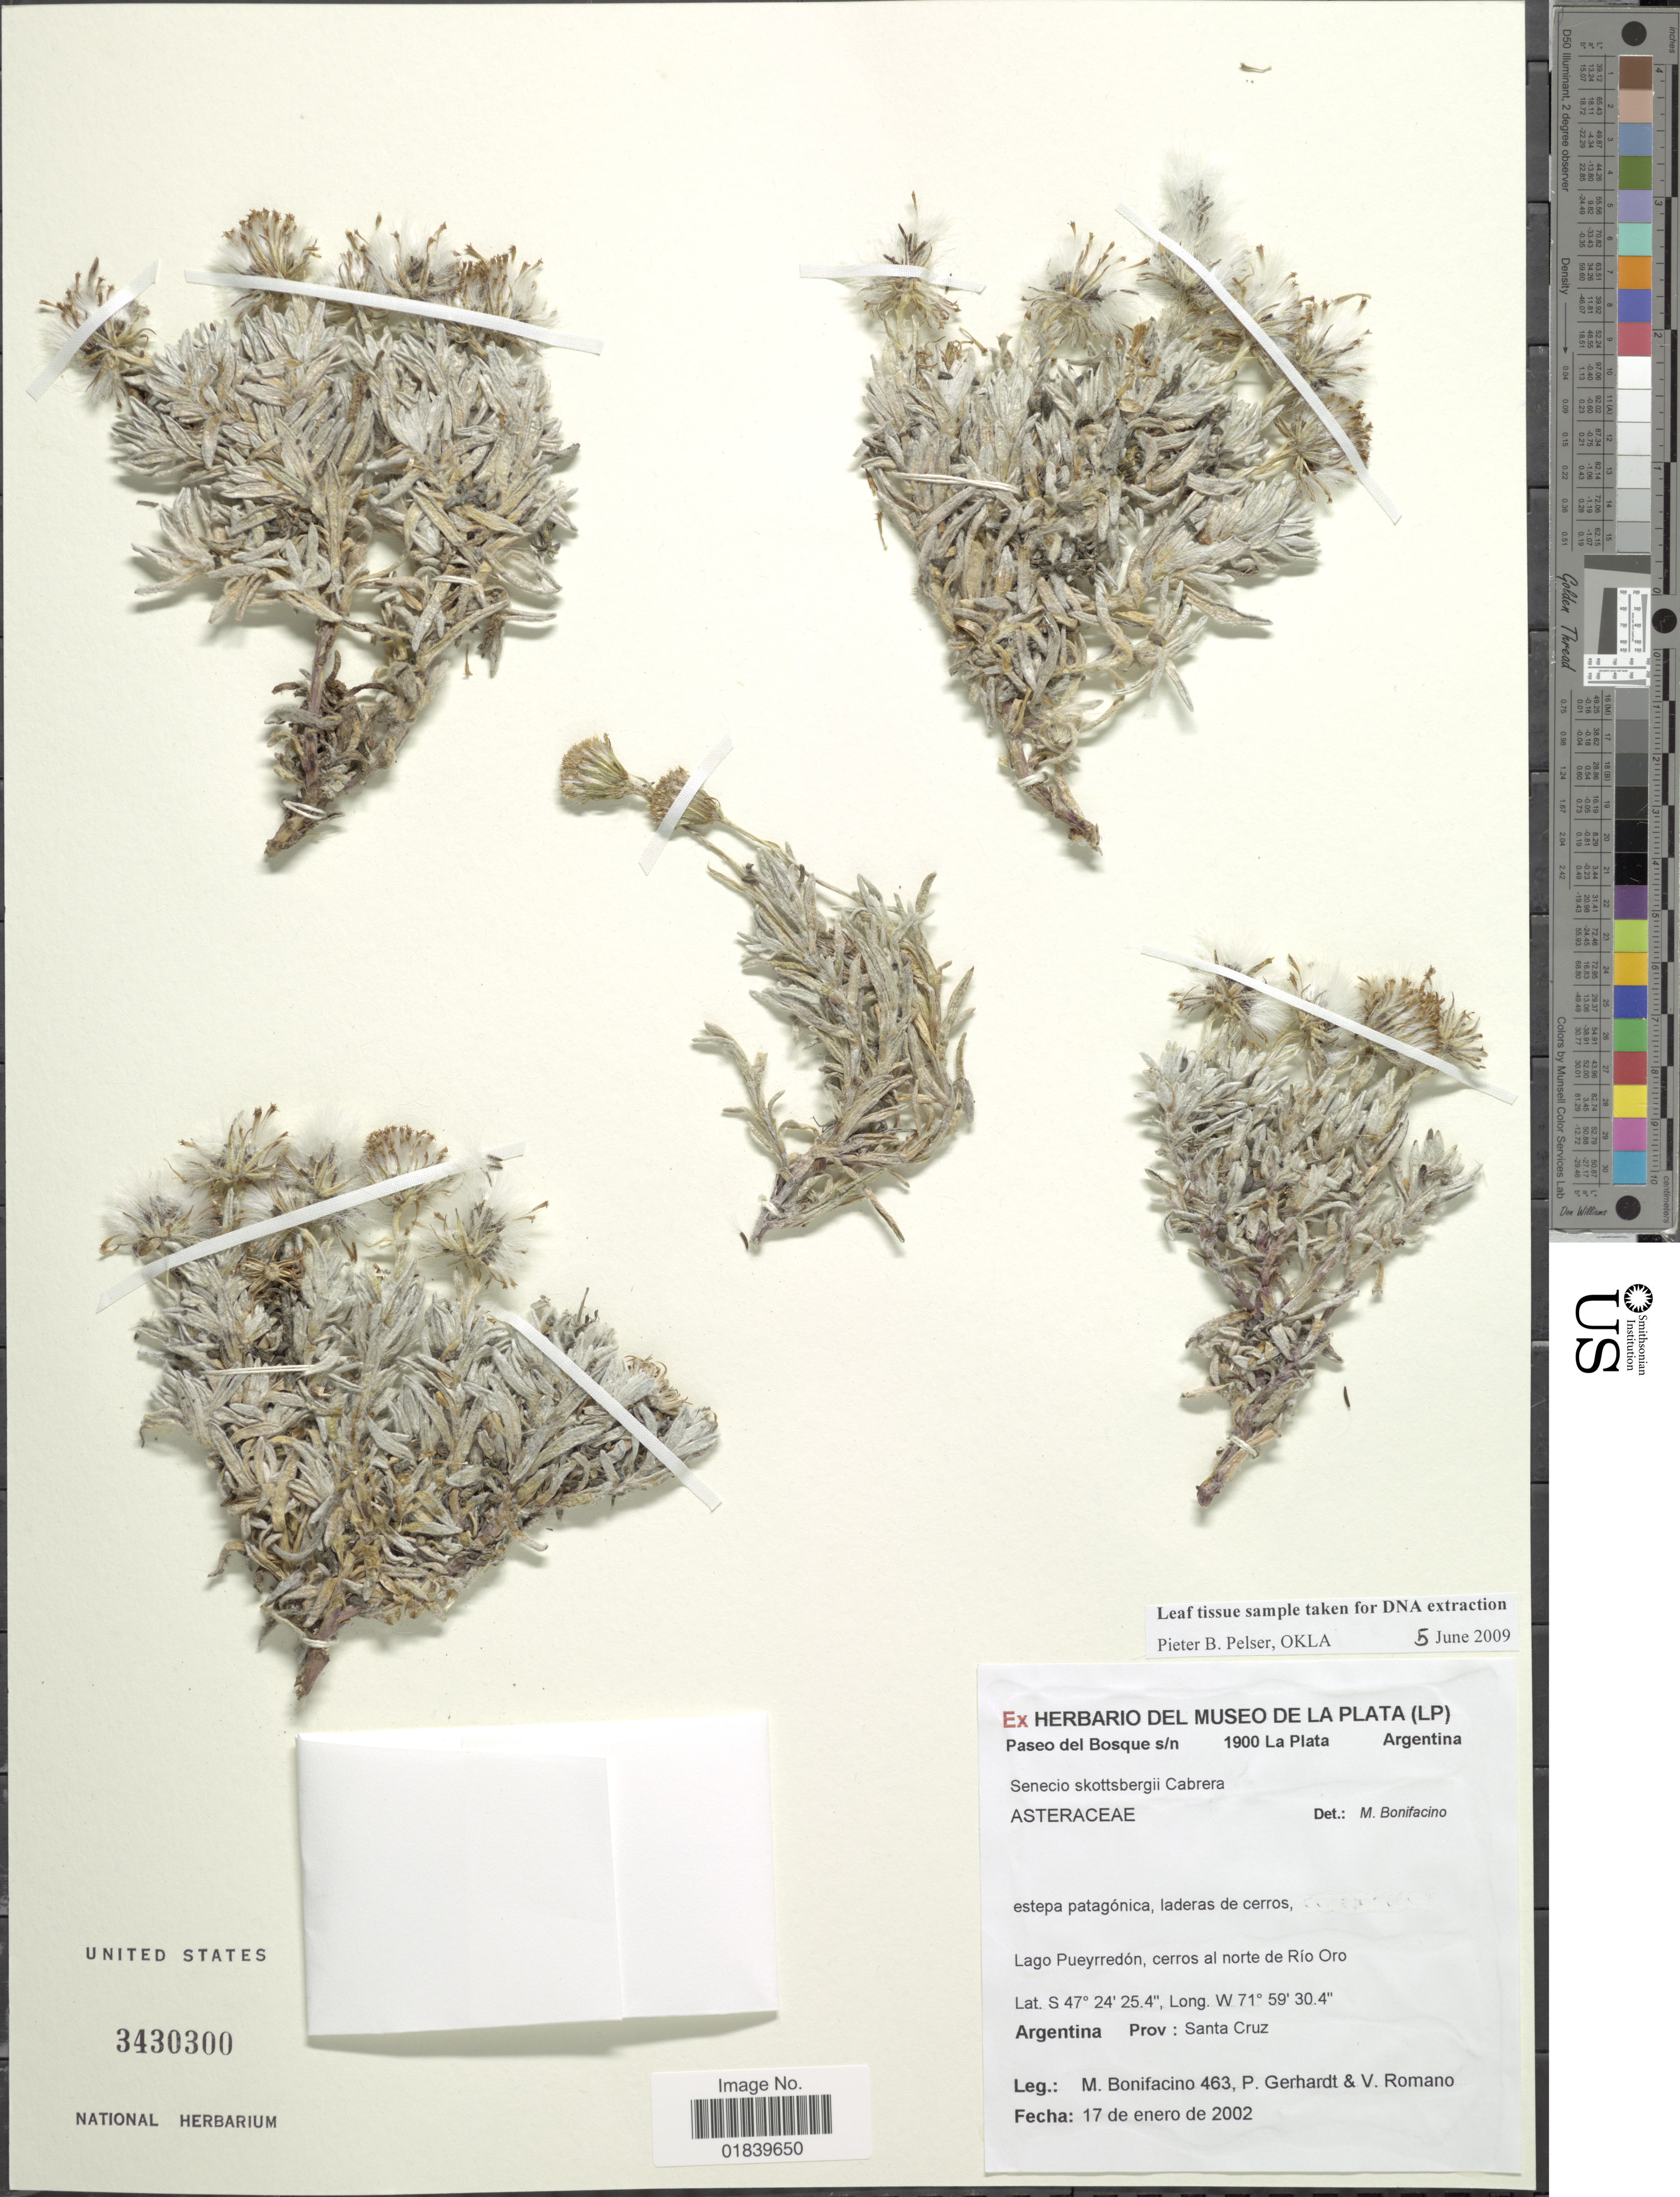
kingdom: Plantae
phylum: Tracheophyta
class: Magnoliopsida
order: Asterales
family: Asteraceae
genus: Senecio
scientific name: Senecio skottsbergii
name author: Cabrera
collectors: M. Bonifacino, P. Gerhardt & V. Romano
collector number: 0463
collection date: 2002-01-17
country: Argentina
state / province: Santa Cruz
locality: Lago Pueyrredon, cerros al norte de Rio Oro. Prov. Santa Cruz.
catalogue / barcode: US 3430300